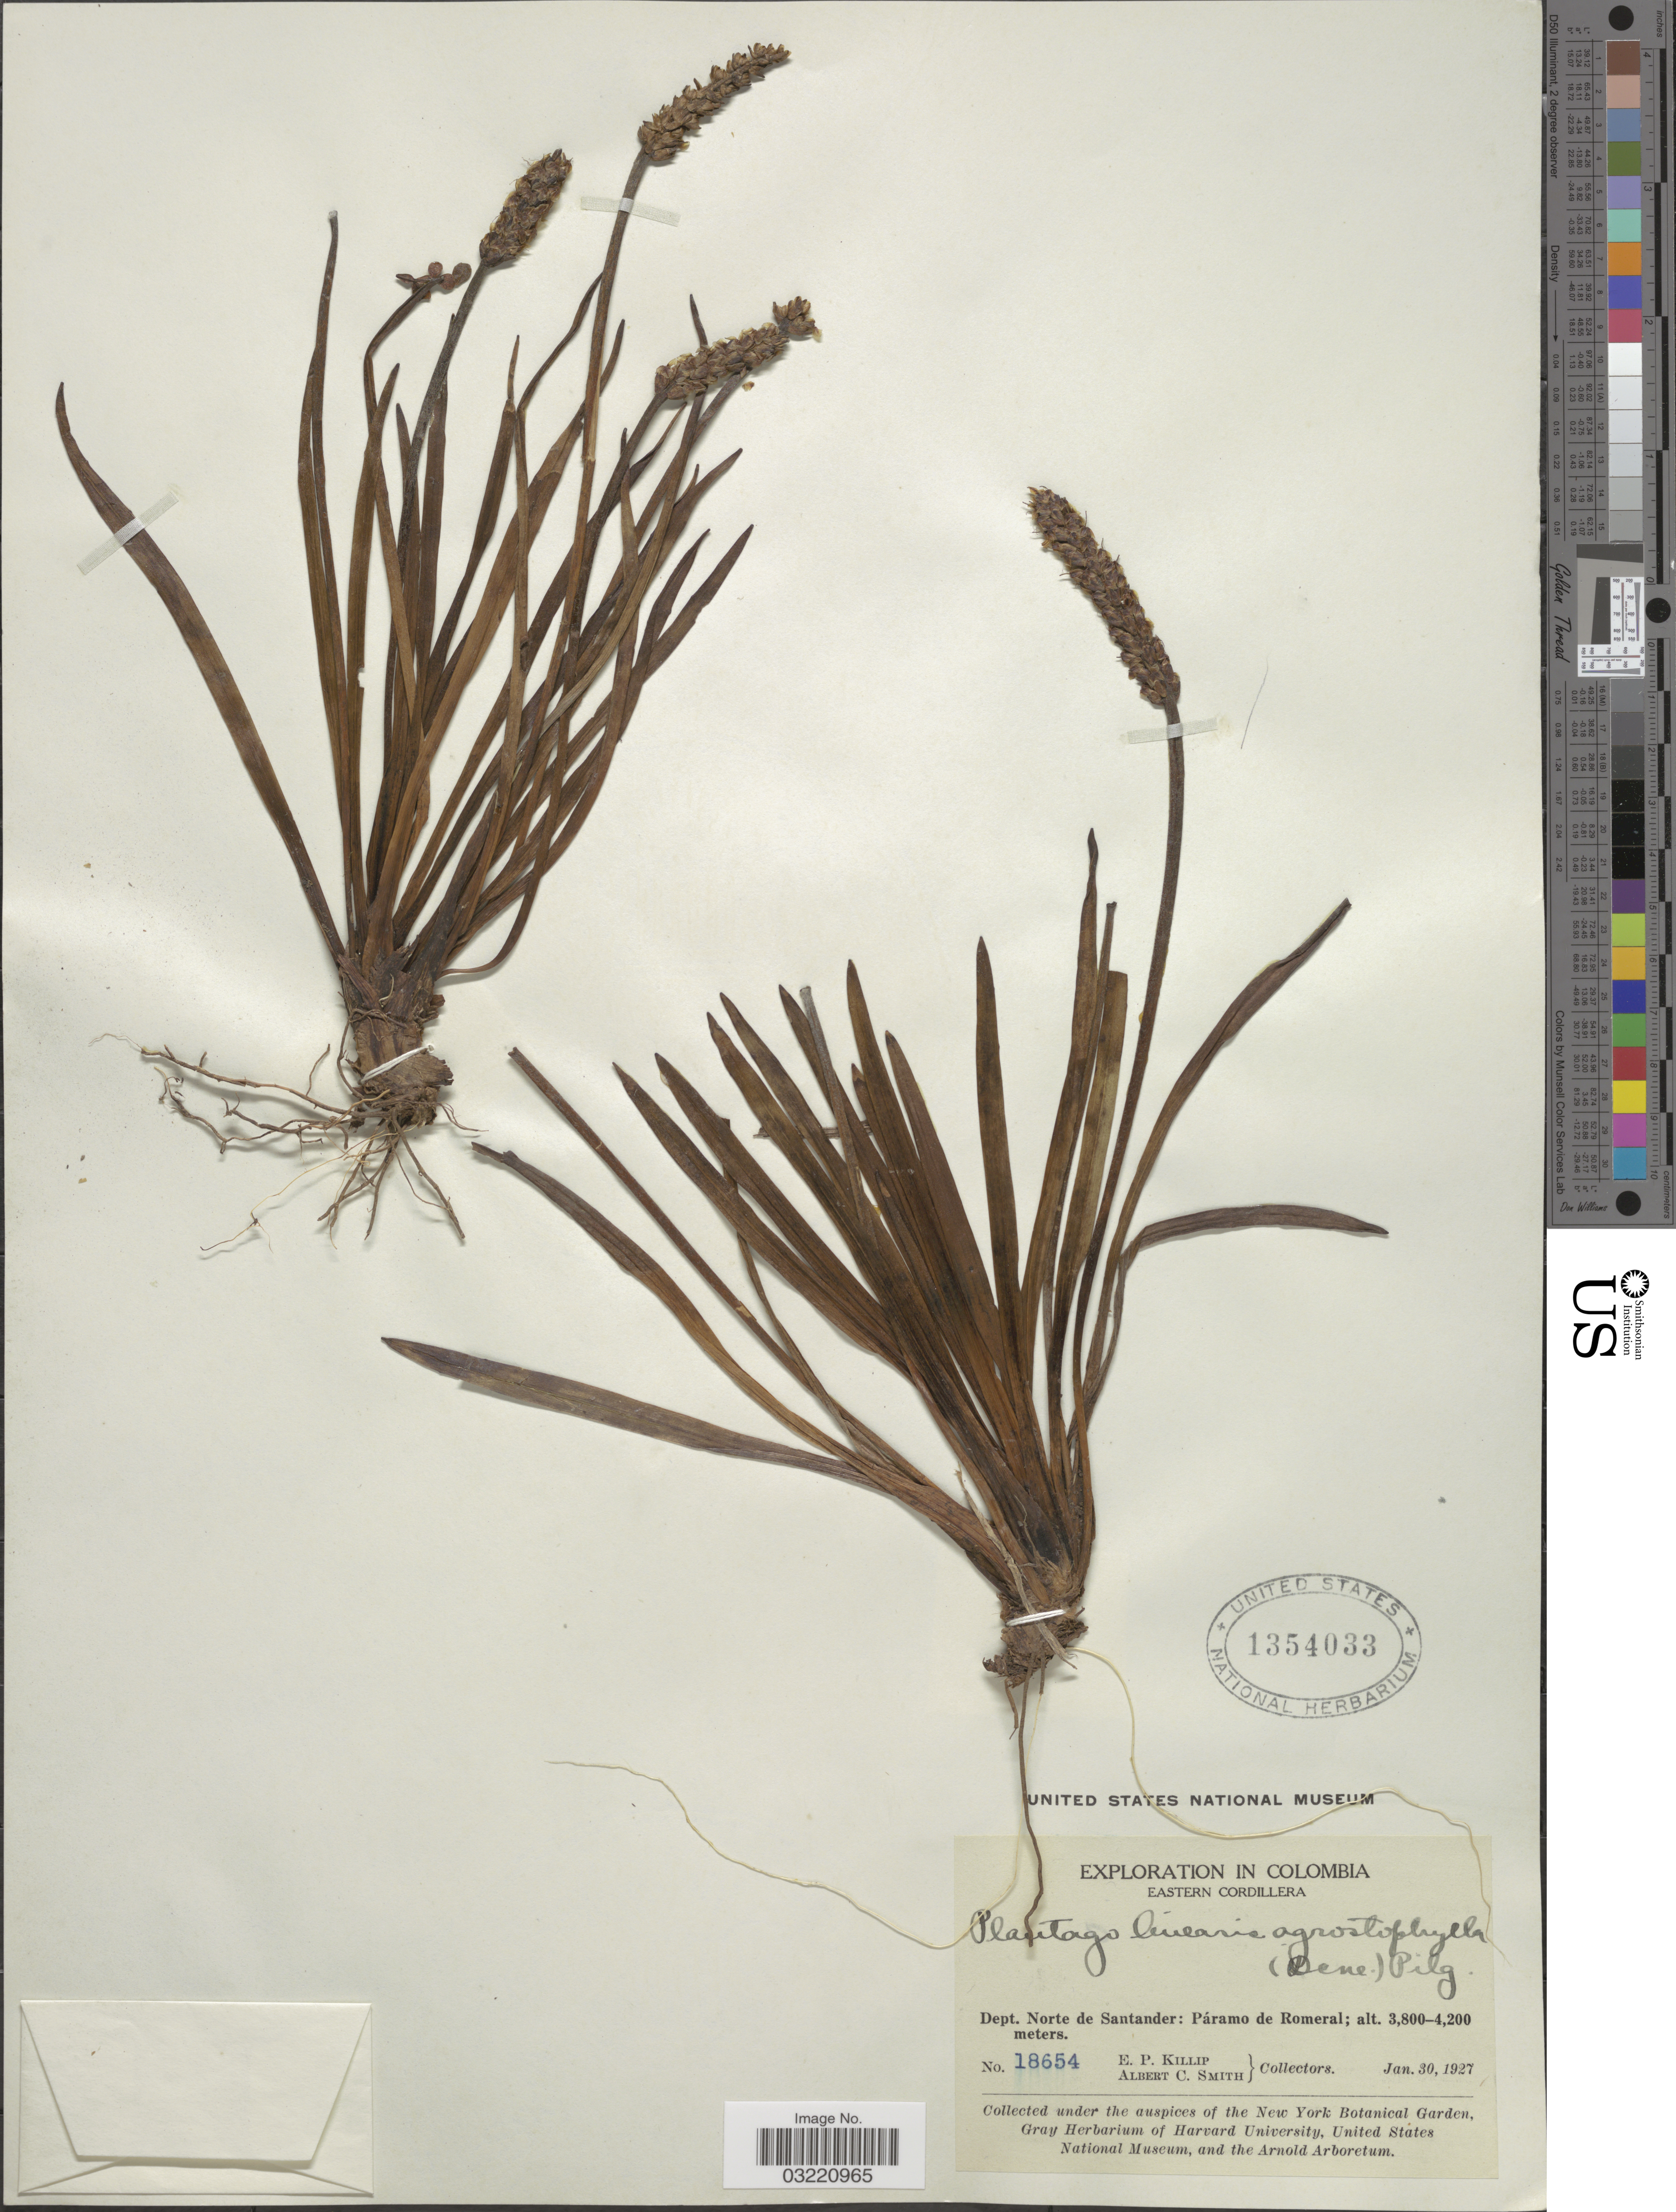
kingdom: Plantae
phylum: Tracheophyta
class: Magnoliopsida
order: Lamiales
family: Plantaginaceae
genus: Plantago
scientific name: Plantago linearis var. agrostophylla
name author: (Decne.) Pilg.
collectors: E. P. Killip & A. C. Smith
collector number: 18654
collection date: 1927-01-30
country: Colombia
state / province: Norte de Santander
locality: Eastern Cordillera. Dept. Norte de Santander: Páramo de Romeral.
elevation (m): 3800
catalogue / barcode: US 1354033